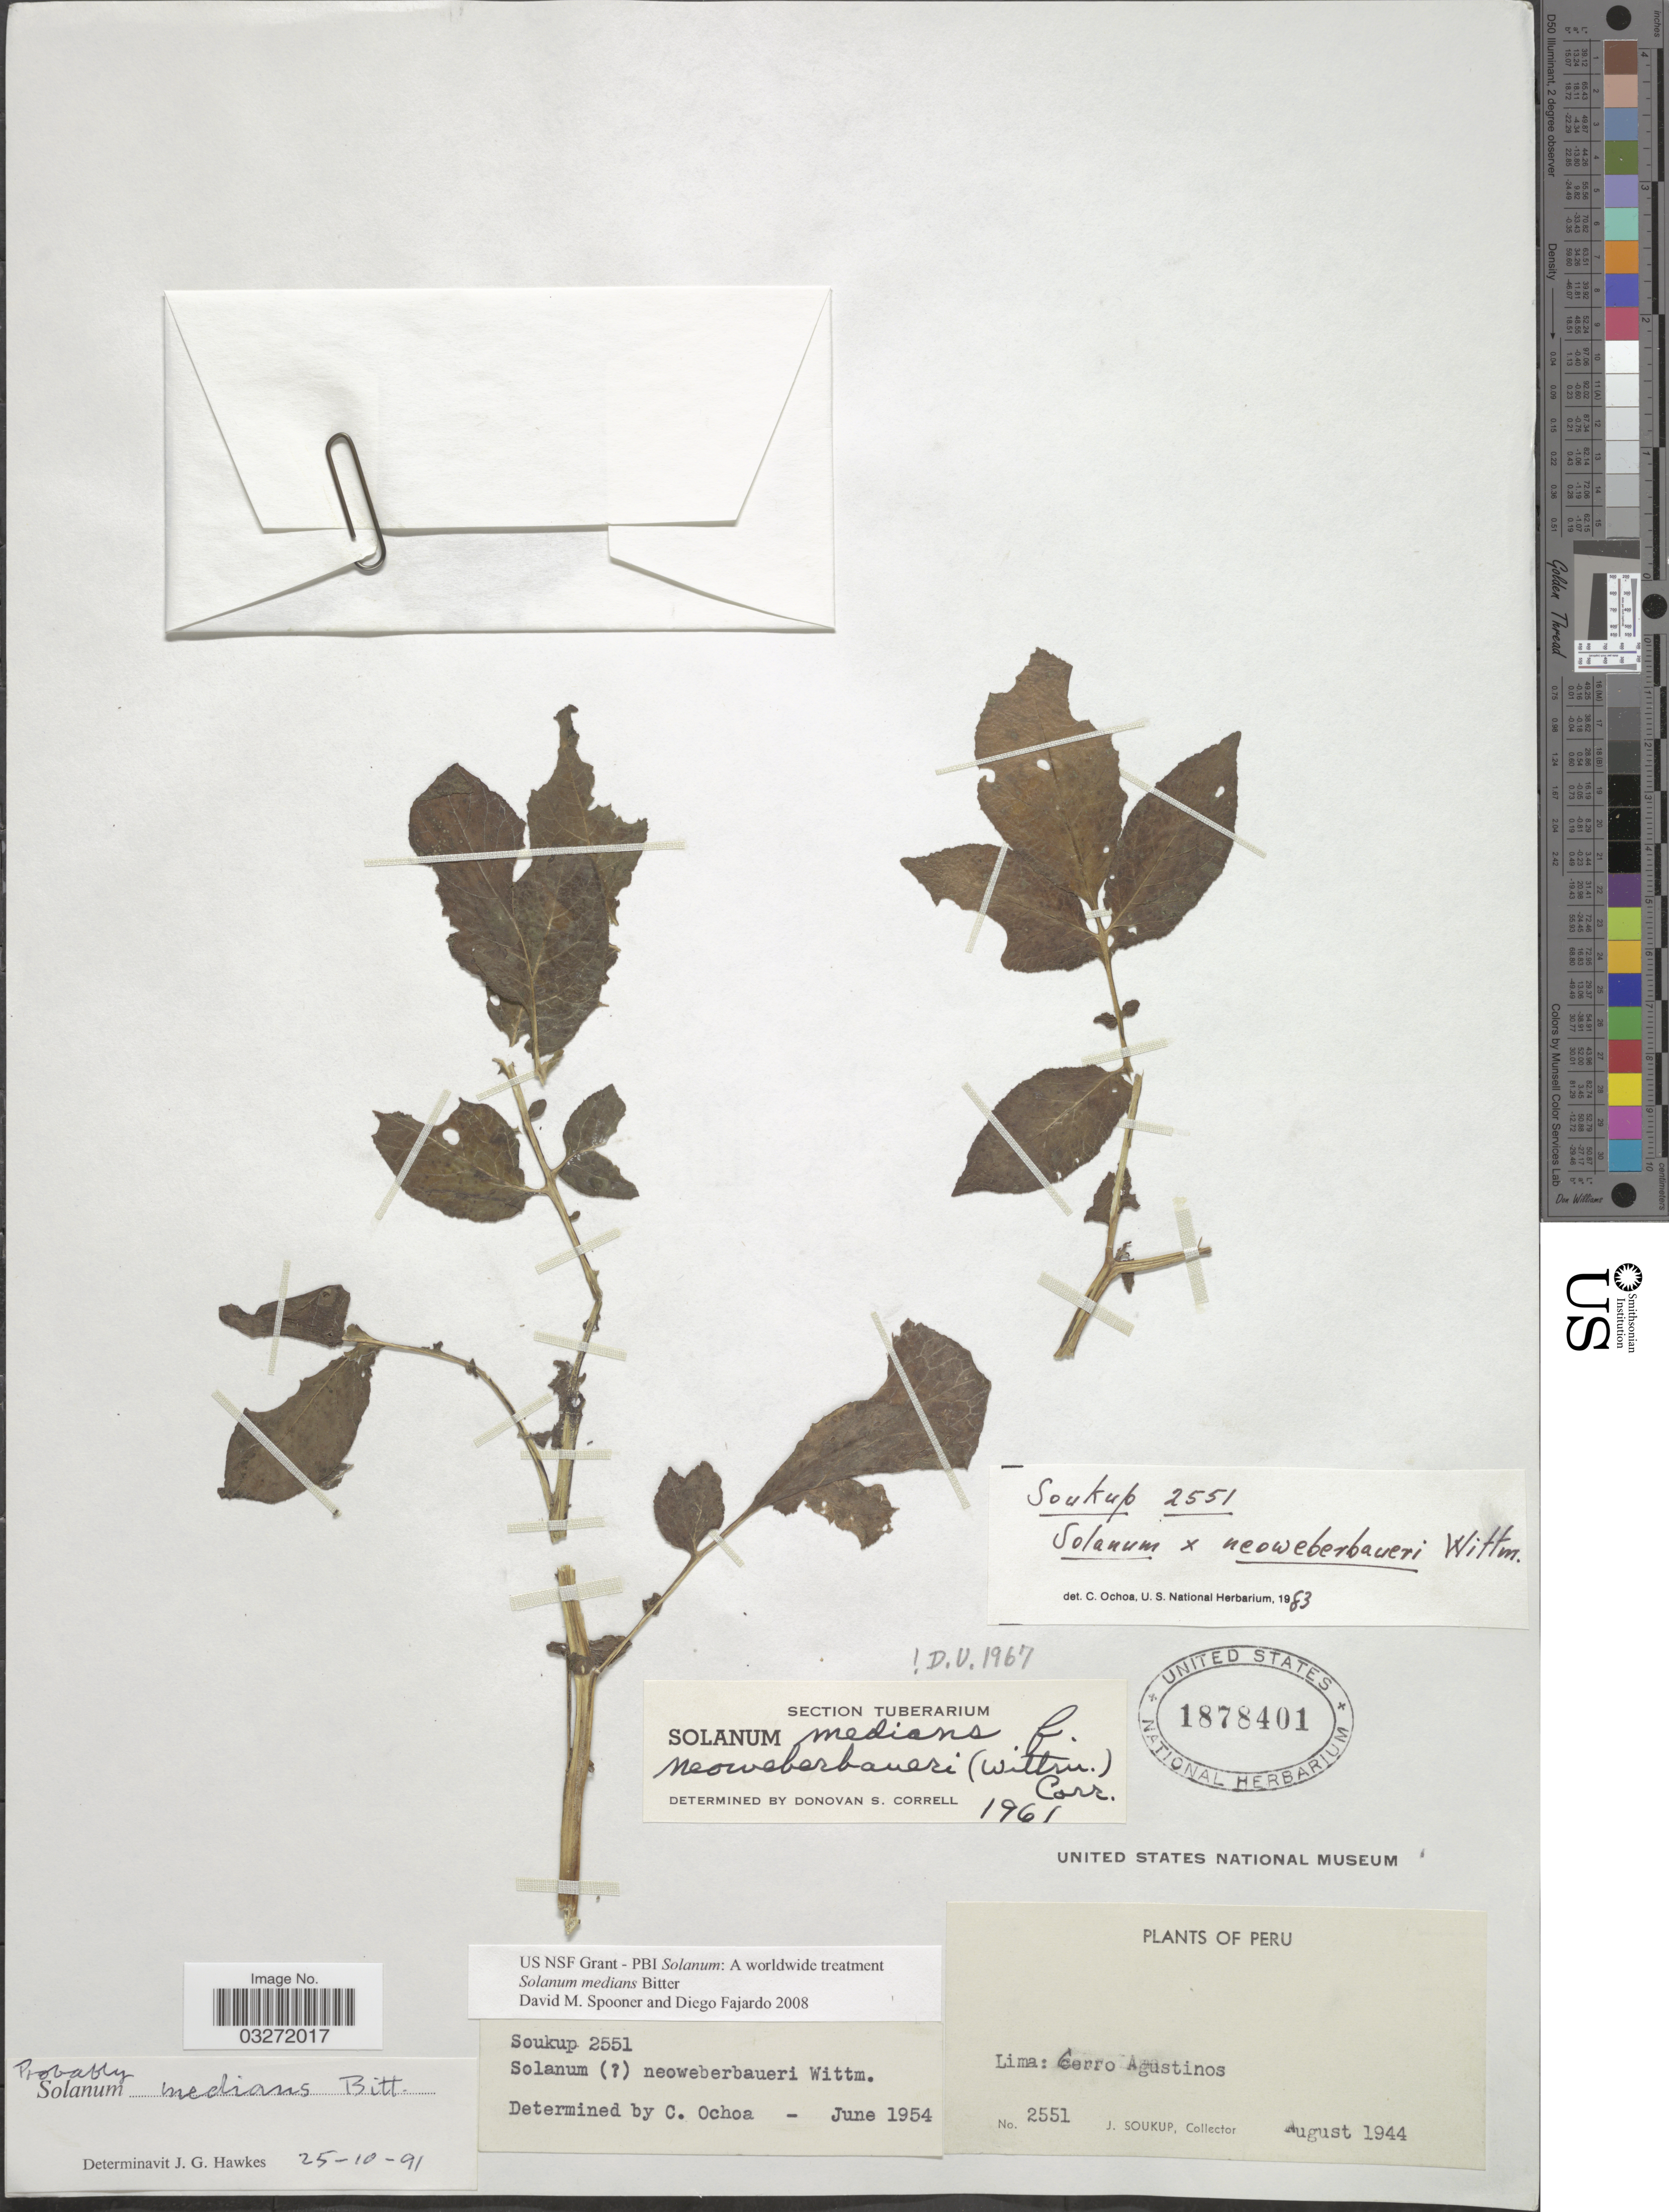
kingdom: Plantae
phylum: Tracheophyta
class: Magnoliopsida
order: Solanales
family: Solanaceae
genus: Solanum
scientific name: Solanum medians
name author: Bitter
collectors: J. Soukup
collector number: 2551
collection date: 1944-08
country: Peru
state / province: Lima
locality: Lima: Cerro Agustinos.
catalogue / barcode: US 1878401